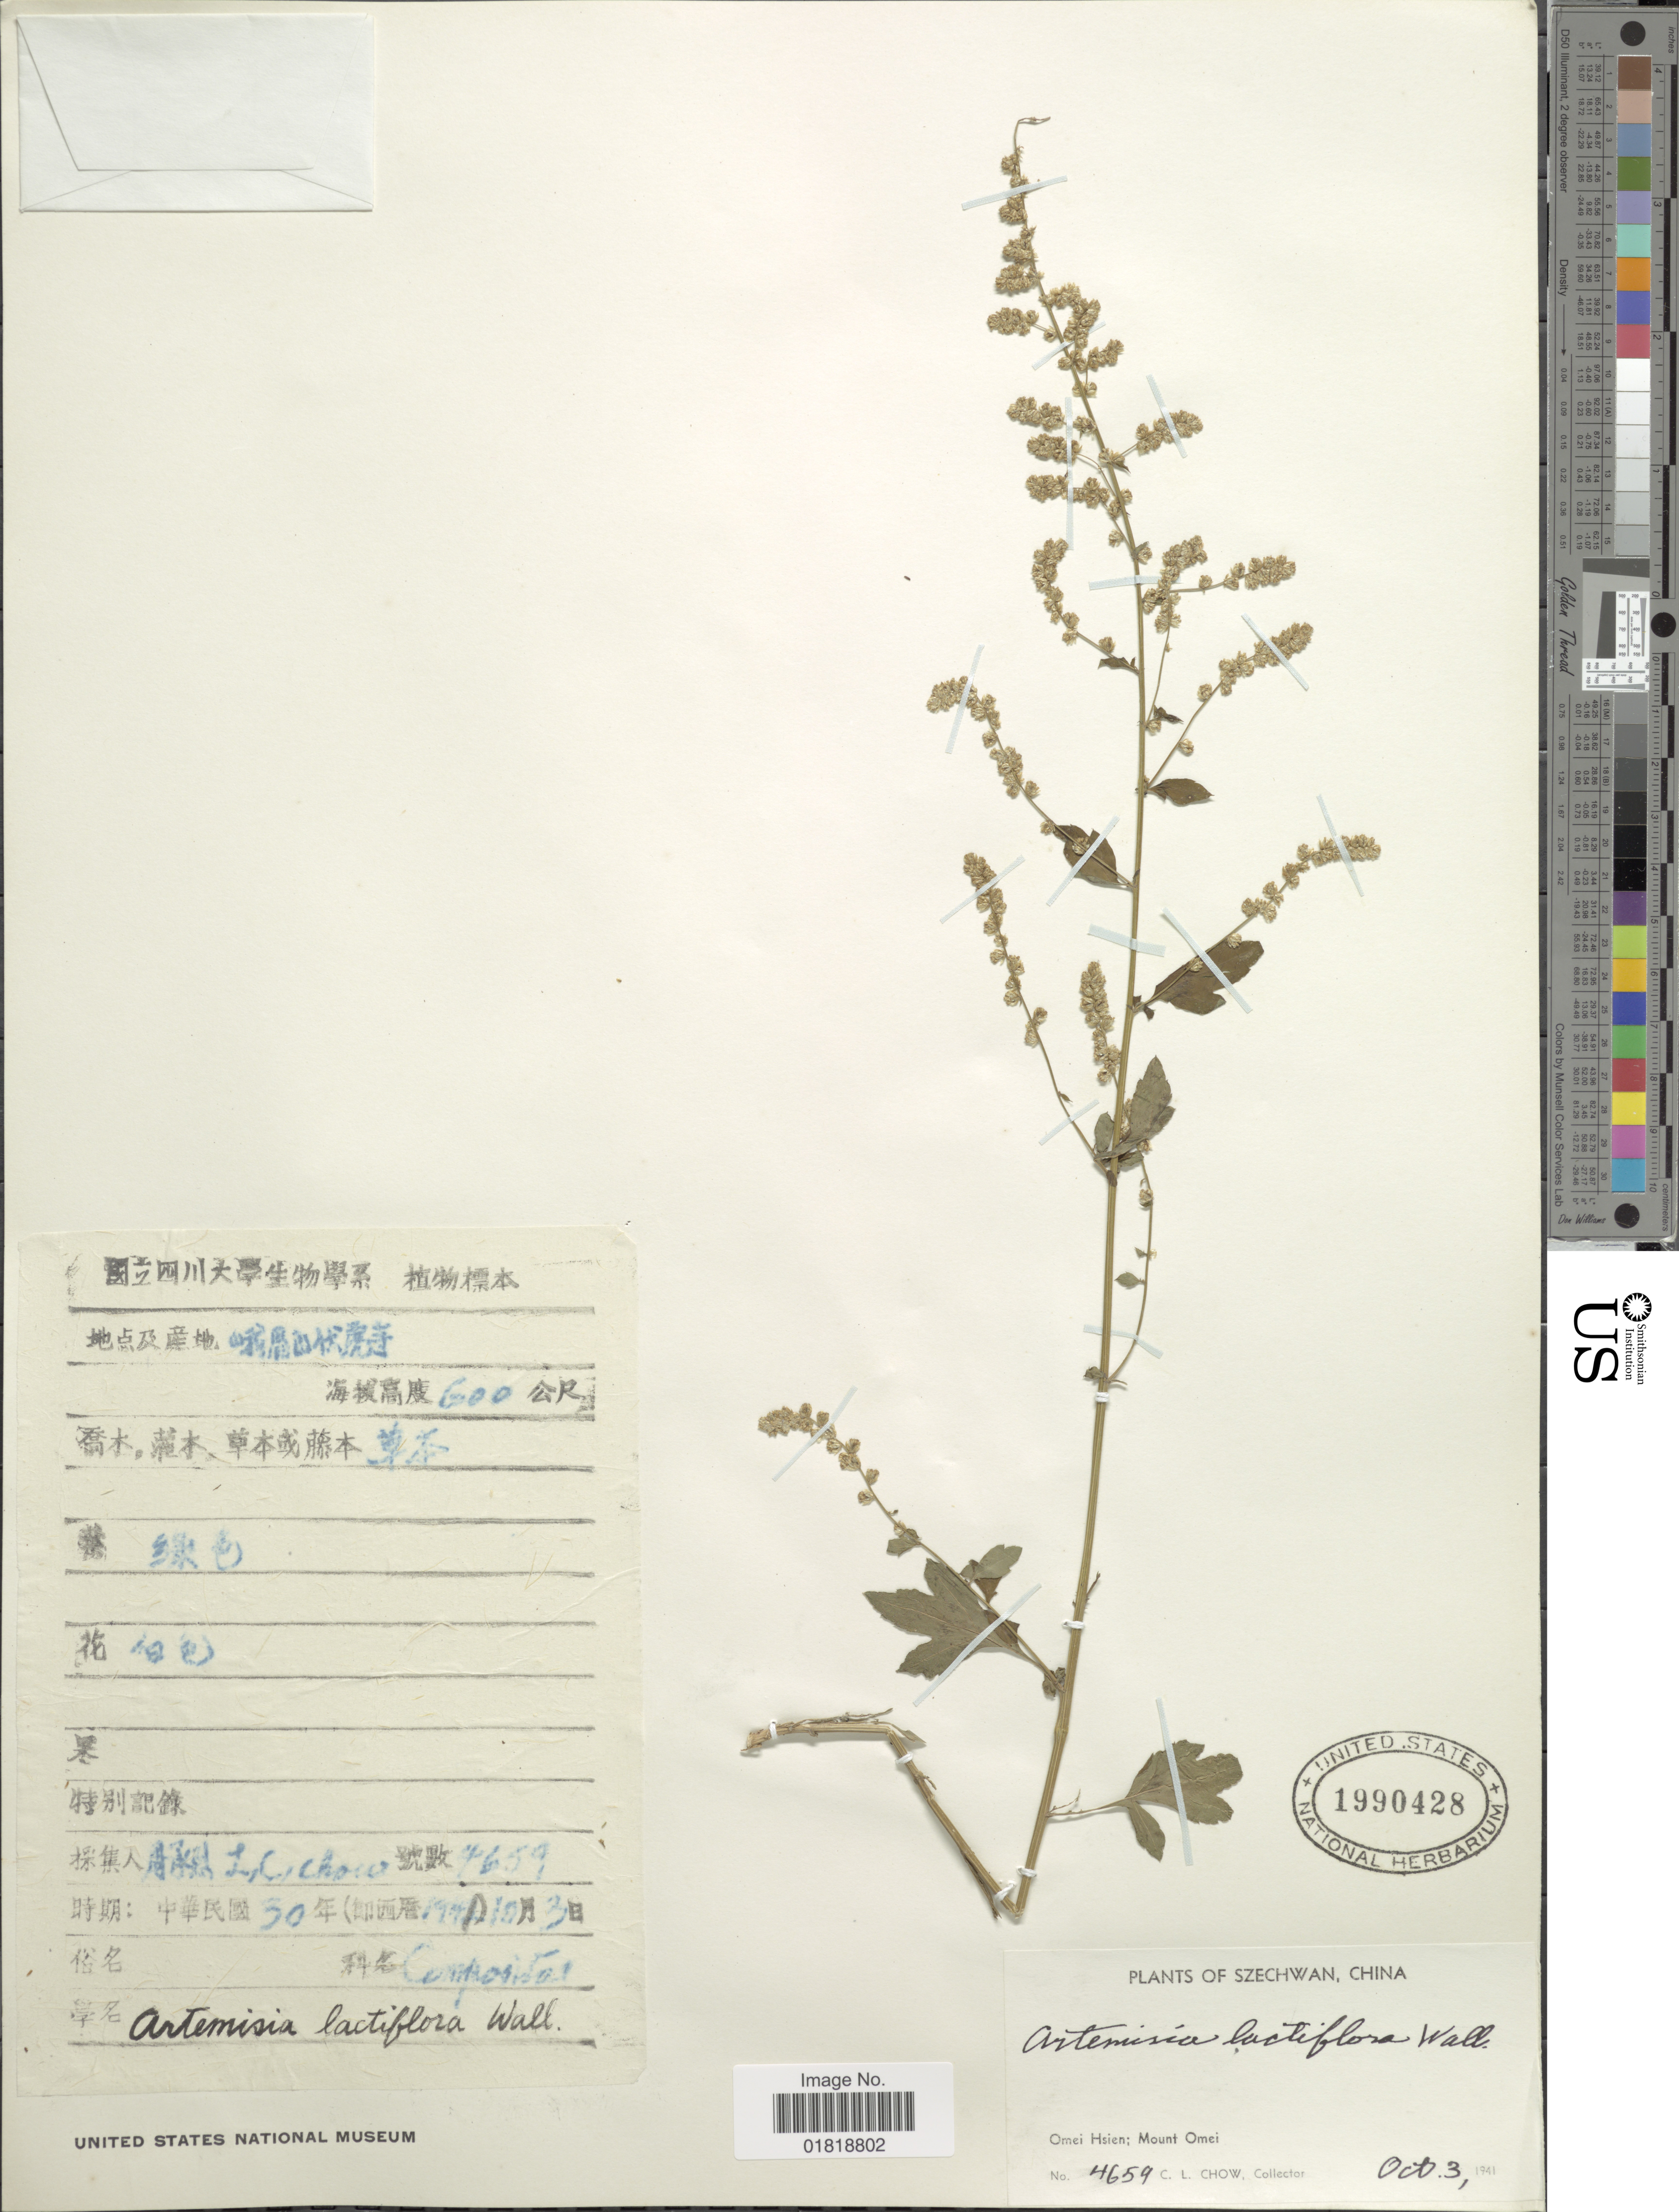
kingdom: Plantae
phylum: Tracheophyta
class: Magnoliopsida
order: Asterales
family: Asteraceae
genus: Artemisia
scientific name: Artemisia lactiflora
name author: Wall. ex DC.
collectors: C. Chow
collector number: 4659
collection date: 1941-10-03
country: China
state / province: Sichuan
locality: Szechwan, Omei Hsien: Mount Omei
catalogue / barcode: US 1990428